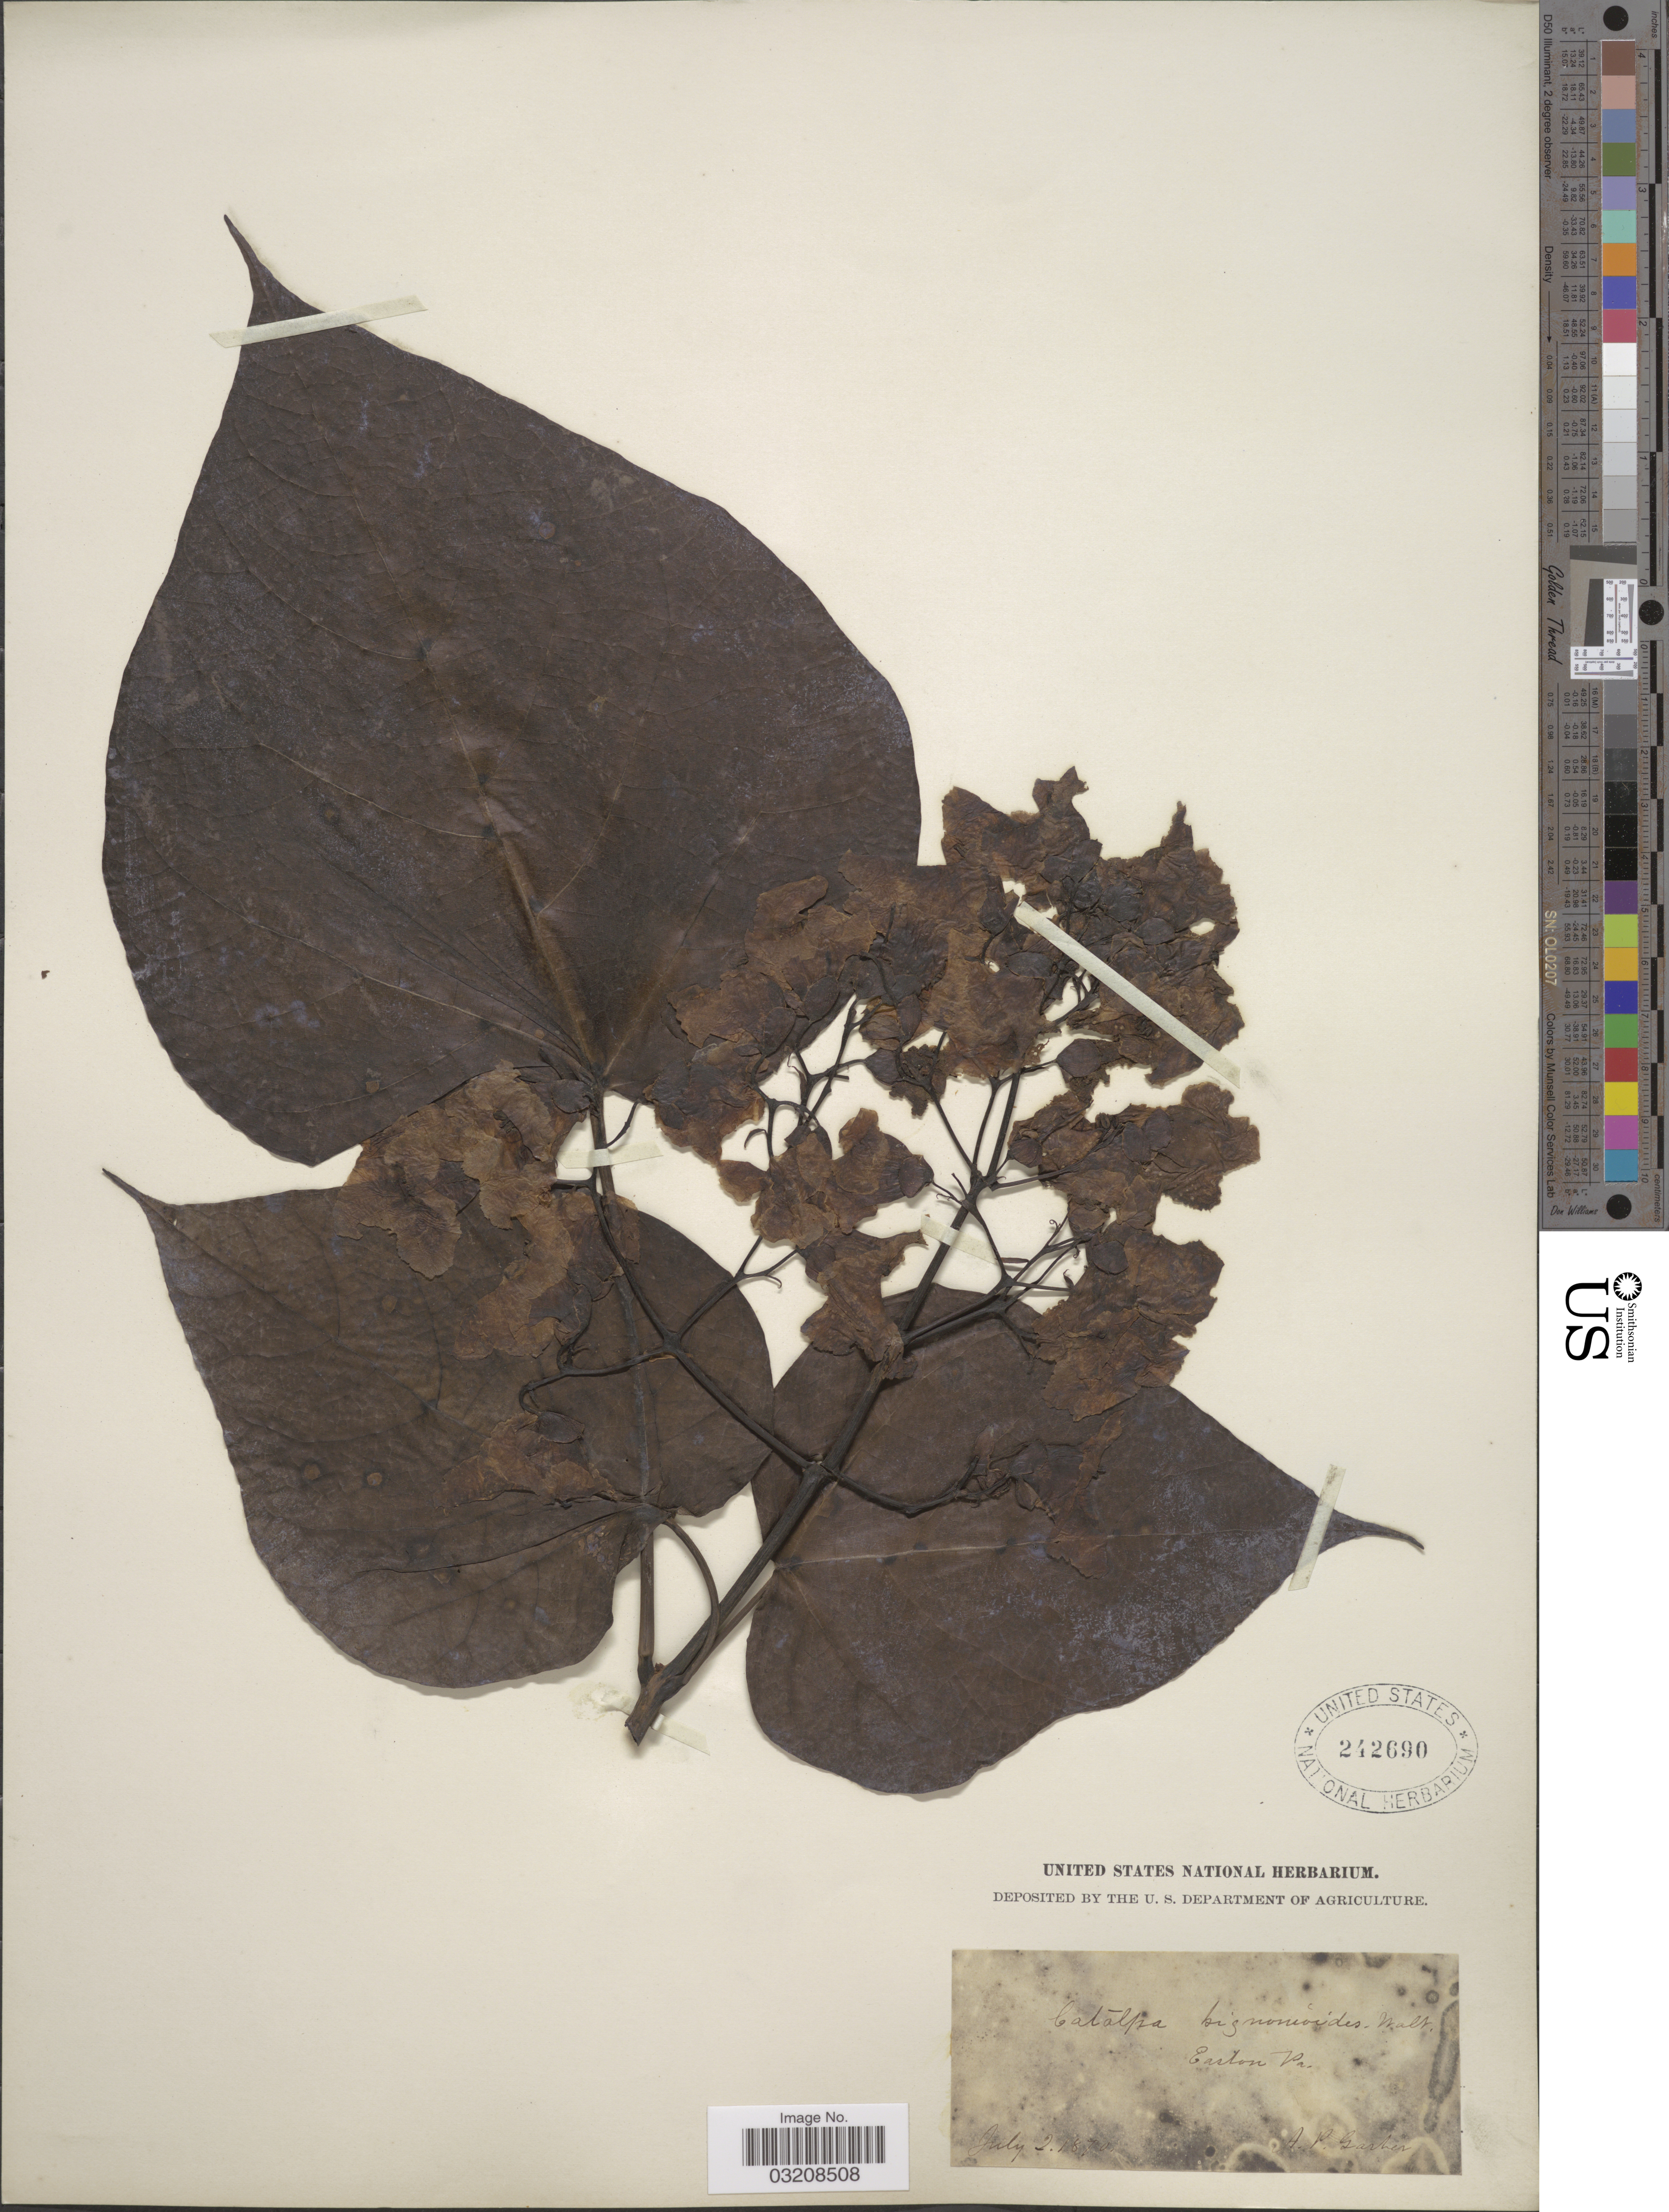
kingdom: Plantae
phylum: Tracheophyta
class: Magnoliopsida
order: Lamiales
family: Bignoniaceae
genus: Catalpa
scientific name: Catalpa bignonioides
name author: Walter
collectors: A. P. Garber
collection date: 1870-07-02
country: United States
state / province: Pennsylvania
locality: Easton, Pa.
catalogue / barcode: US 242690